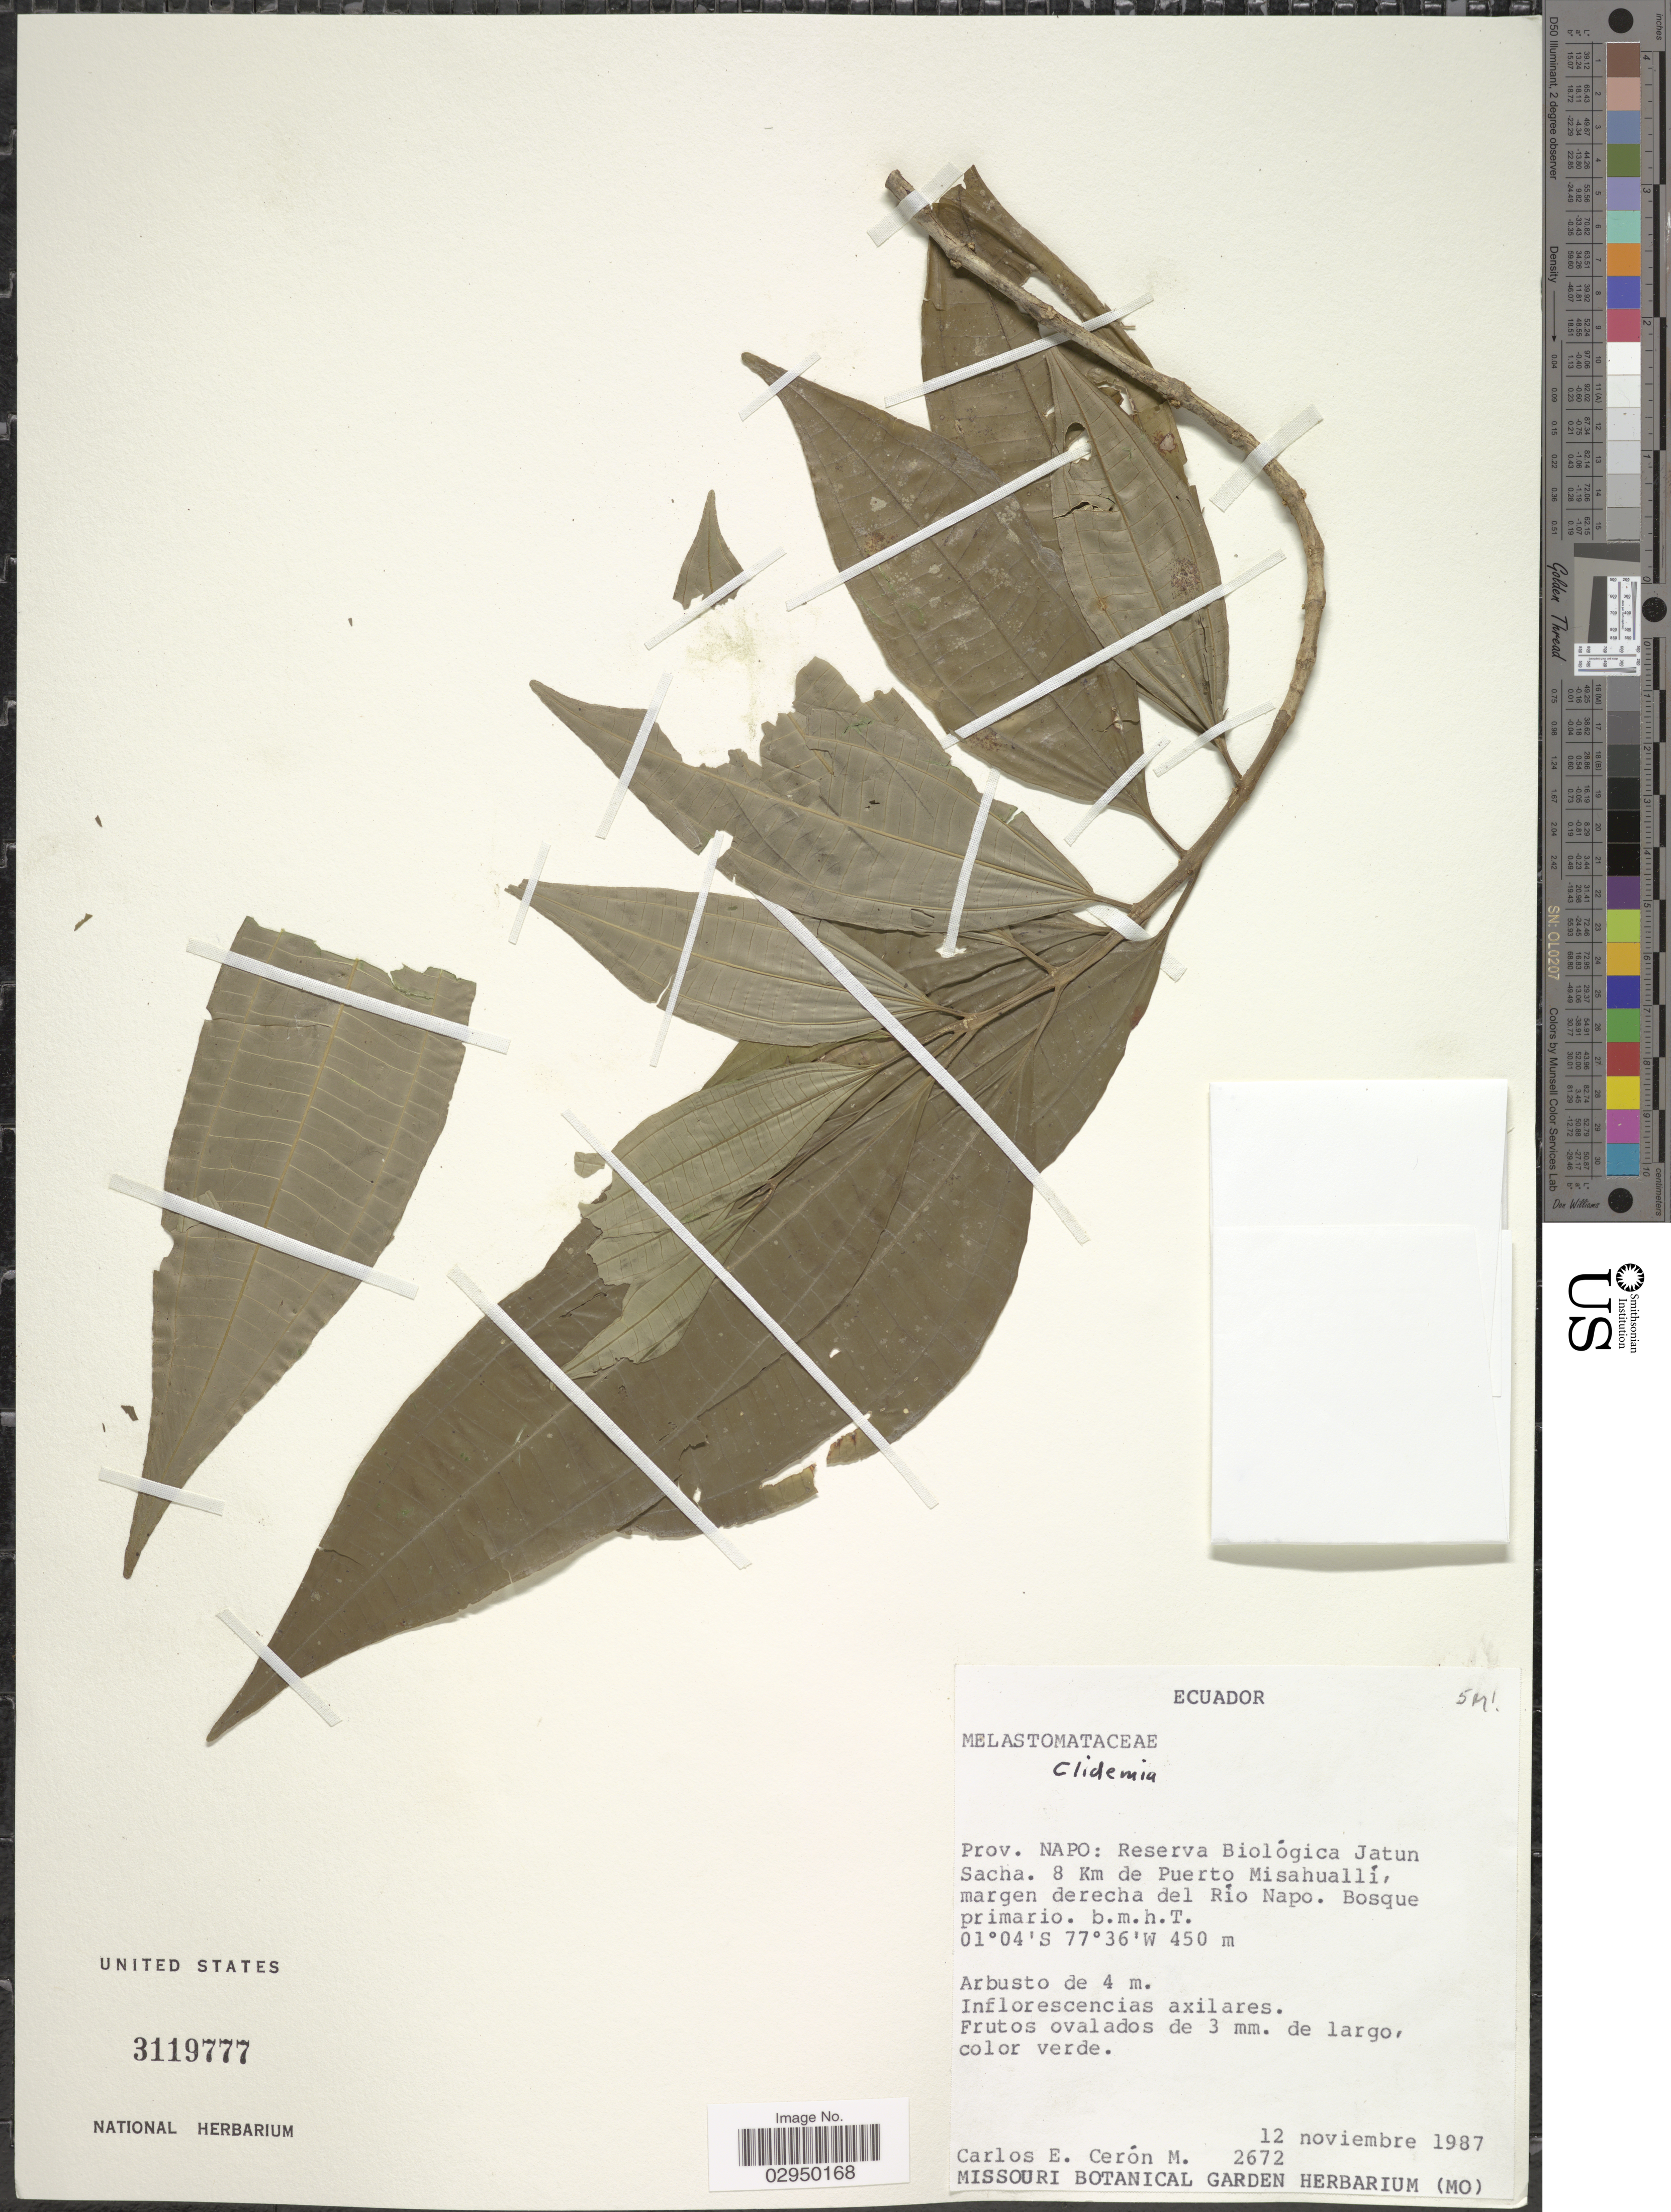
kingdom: Plantae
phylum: Tracheophyta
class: Magnoliopsida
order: Myrtales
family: Melastomataceae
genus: Clidemia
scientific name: Clidemia sp.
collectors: C. E. Cerón M.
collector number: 2672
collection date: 1987-11-12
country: Ecuador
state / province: Napo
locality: Reserva Biológica Jatun Sacha. 8 Km de Puerto Misahuallí, margen derecha del Río Napo.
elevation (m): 450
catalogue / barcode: US 3119777